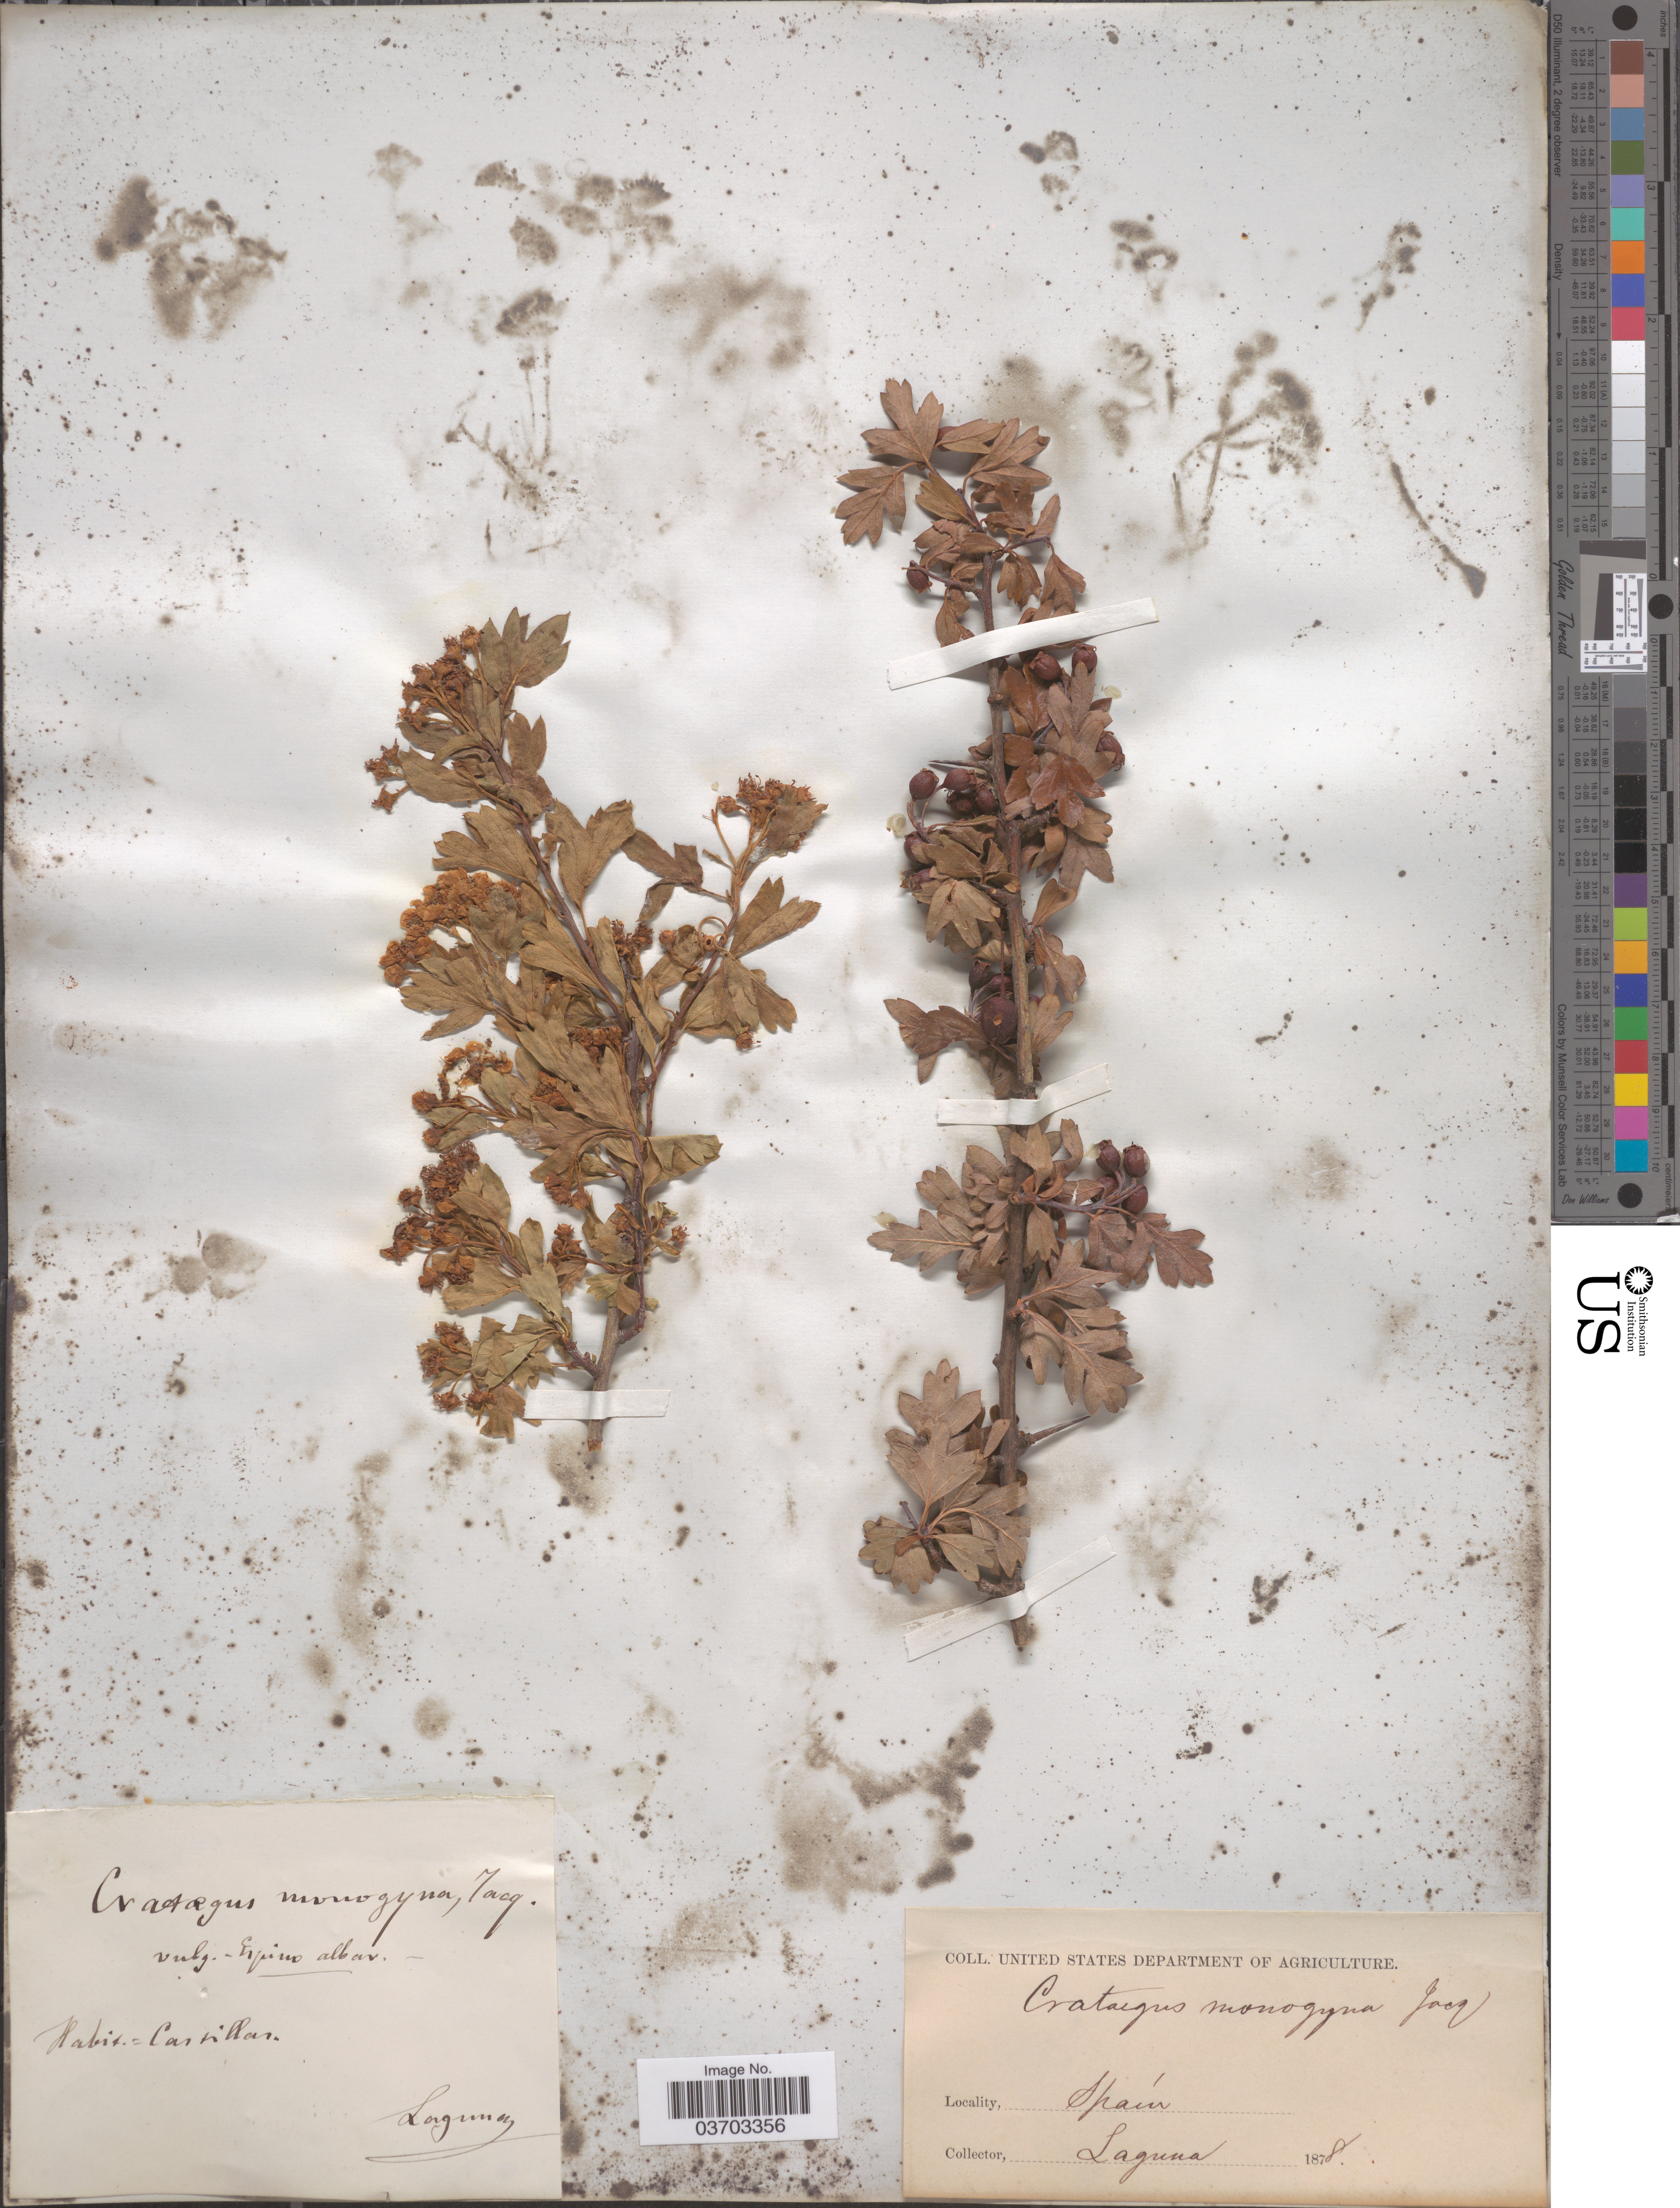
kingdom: Plantae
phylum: Tracheophyta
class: Magnoliopsida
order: Rosales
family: Rosaceae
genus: Crataegus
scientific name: Crataegus monogyna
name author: Lindin.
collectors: -. Laguna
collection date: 1878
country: Spain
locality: Castillas.